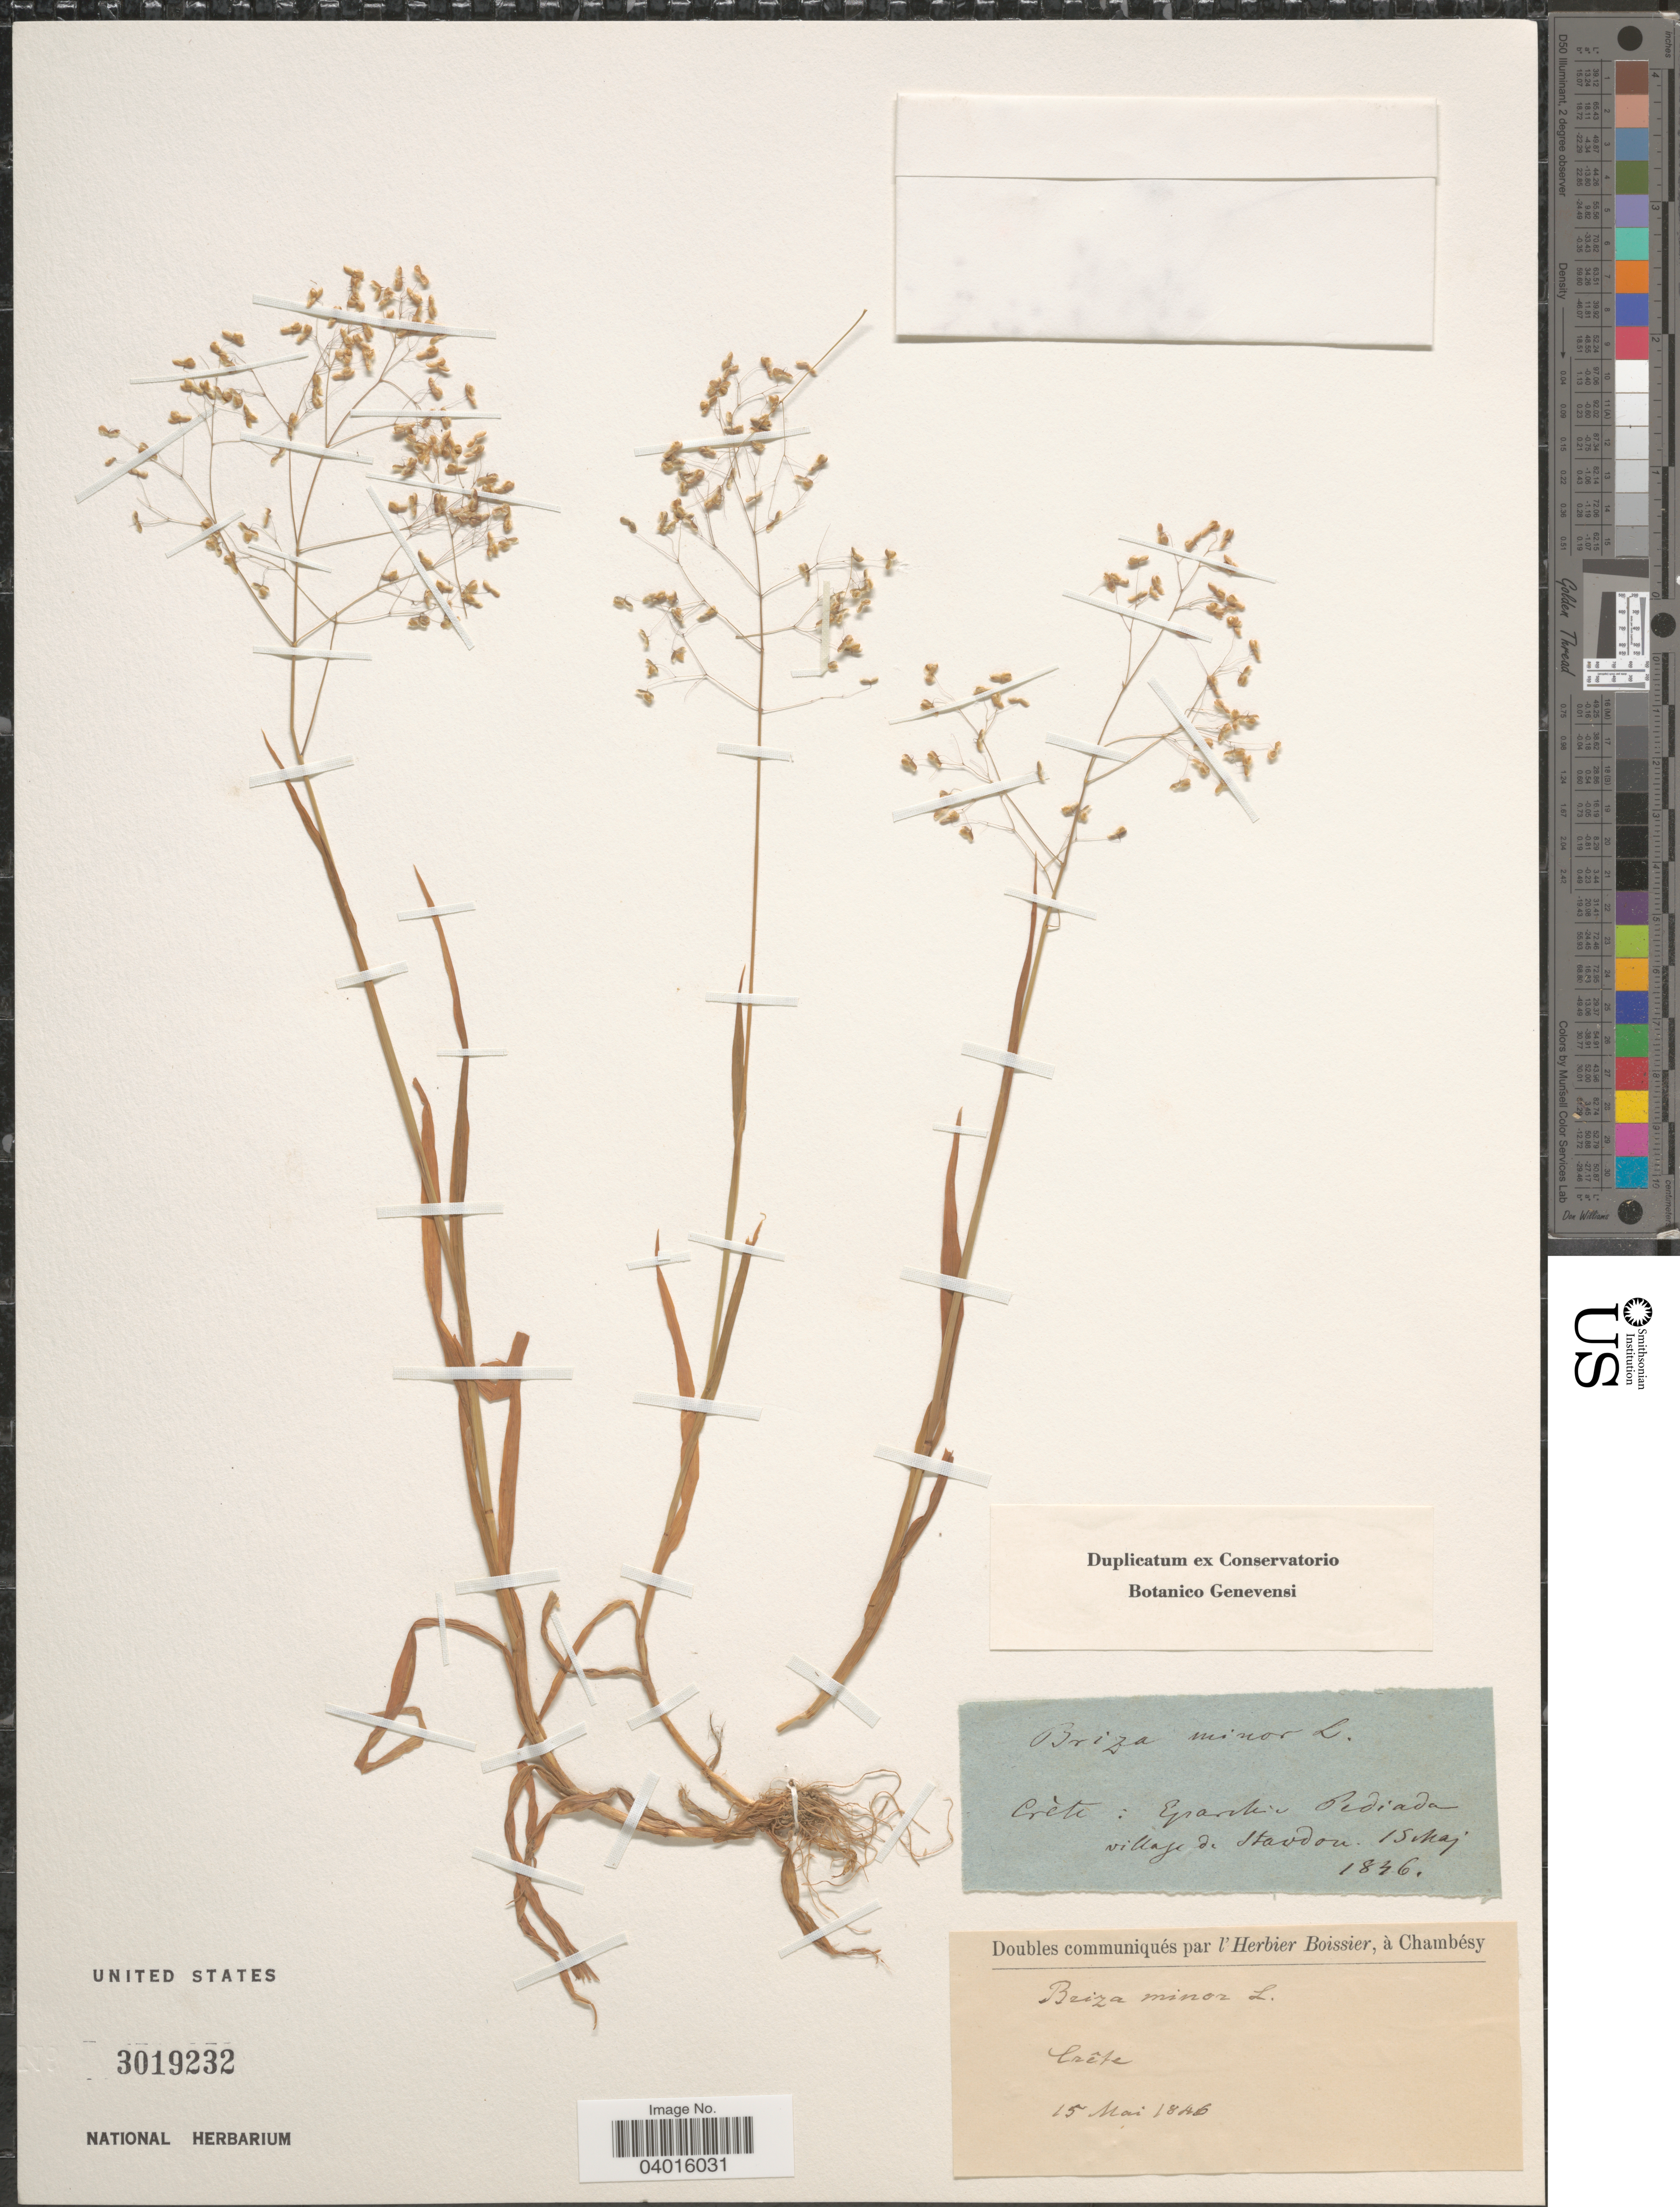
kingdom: Plantae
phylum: Tracheophyta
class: Liliopsida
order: Poales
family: Poaceae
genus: Briza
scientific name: Briza minor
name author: L.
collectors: Herb. Boissier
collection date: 1846-05-15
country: Greece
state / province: Crete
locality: Eparkia Pediada village de Stavdon[interpreted].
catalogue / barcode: US 3019232